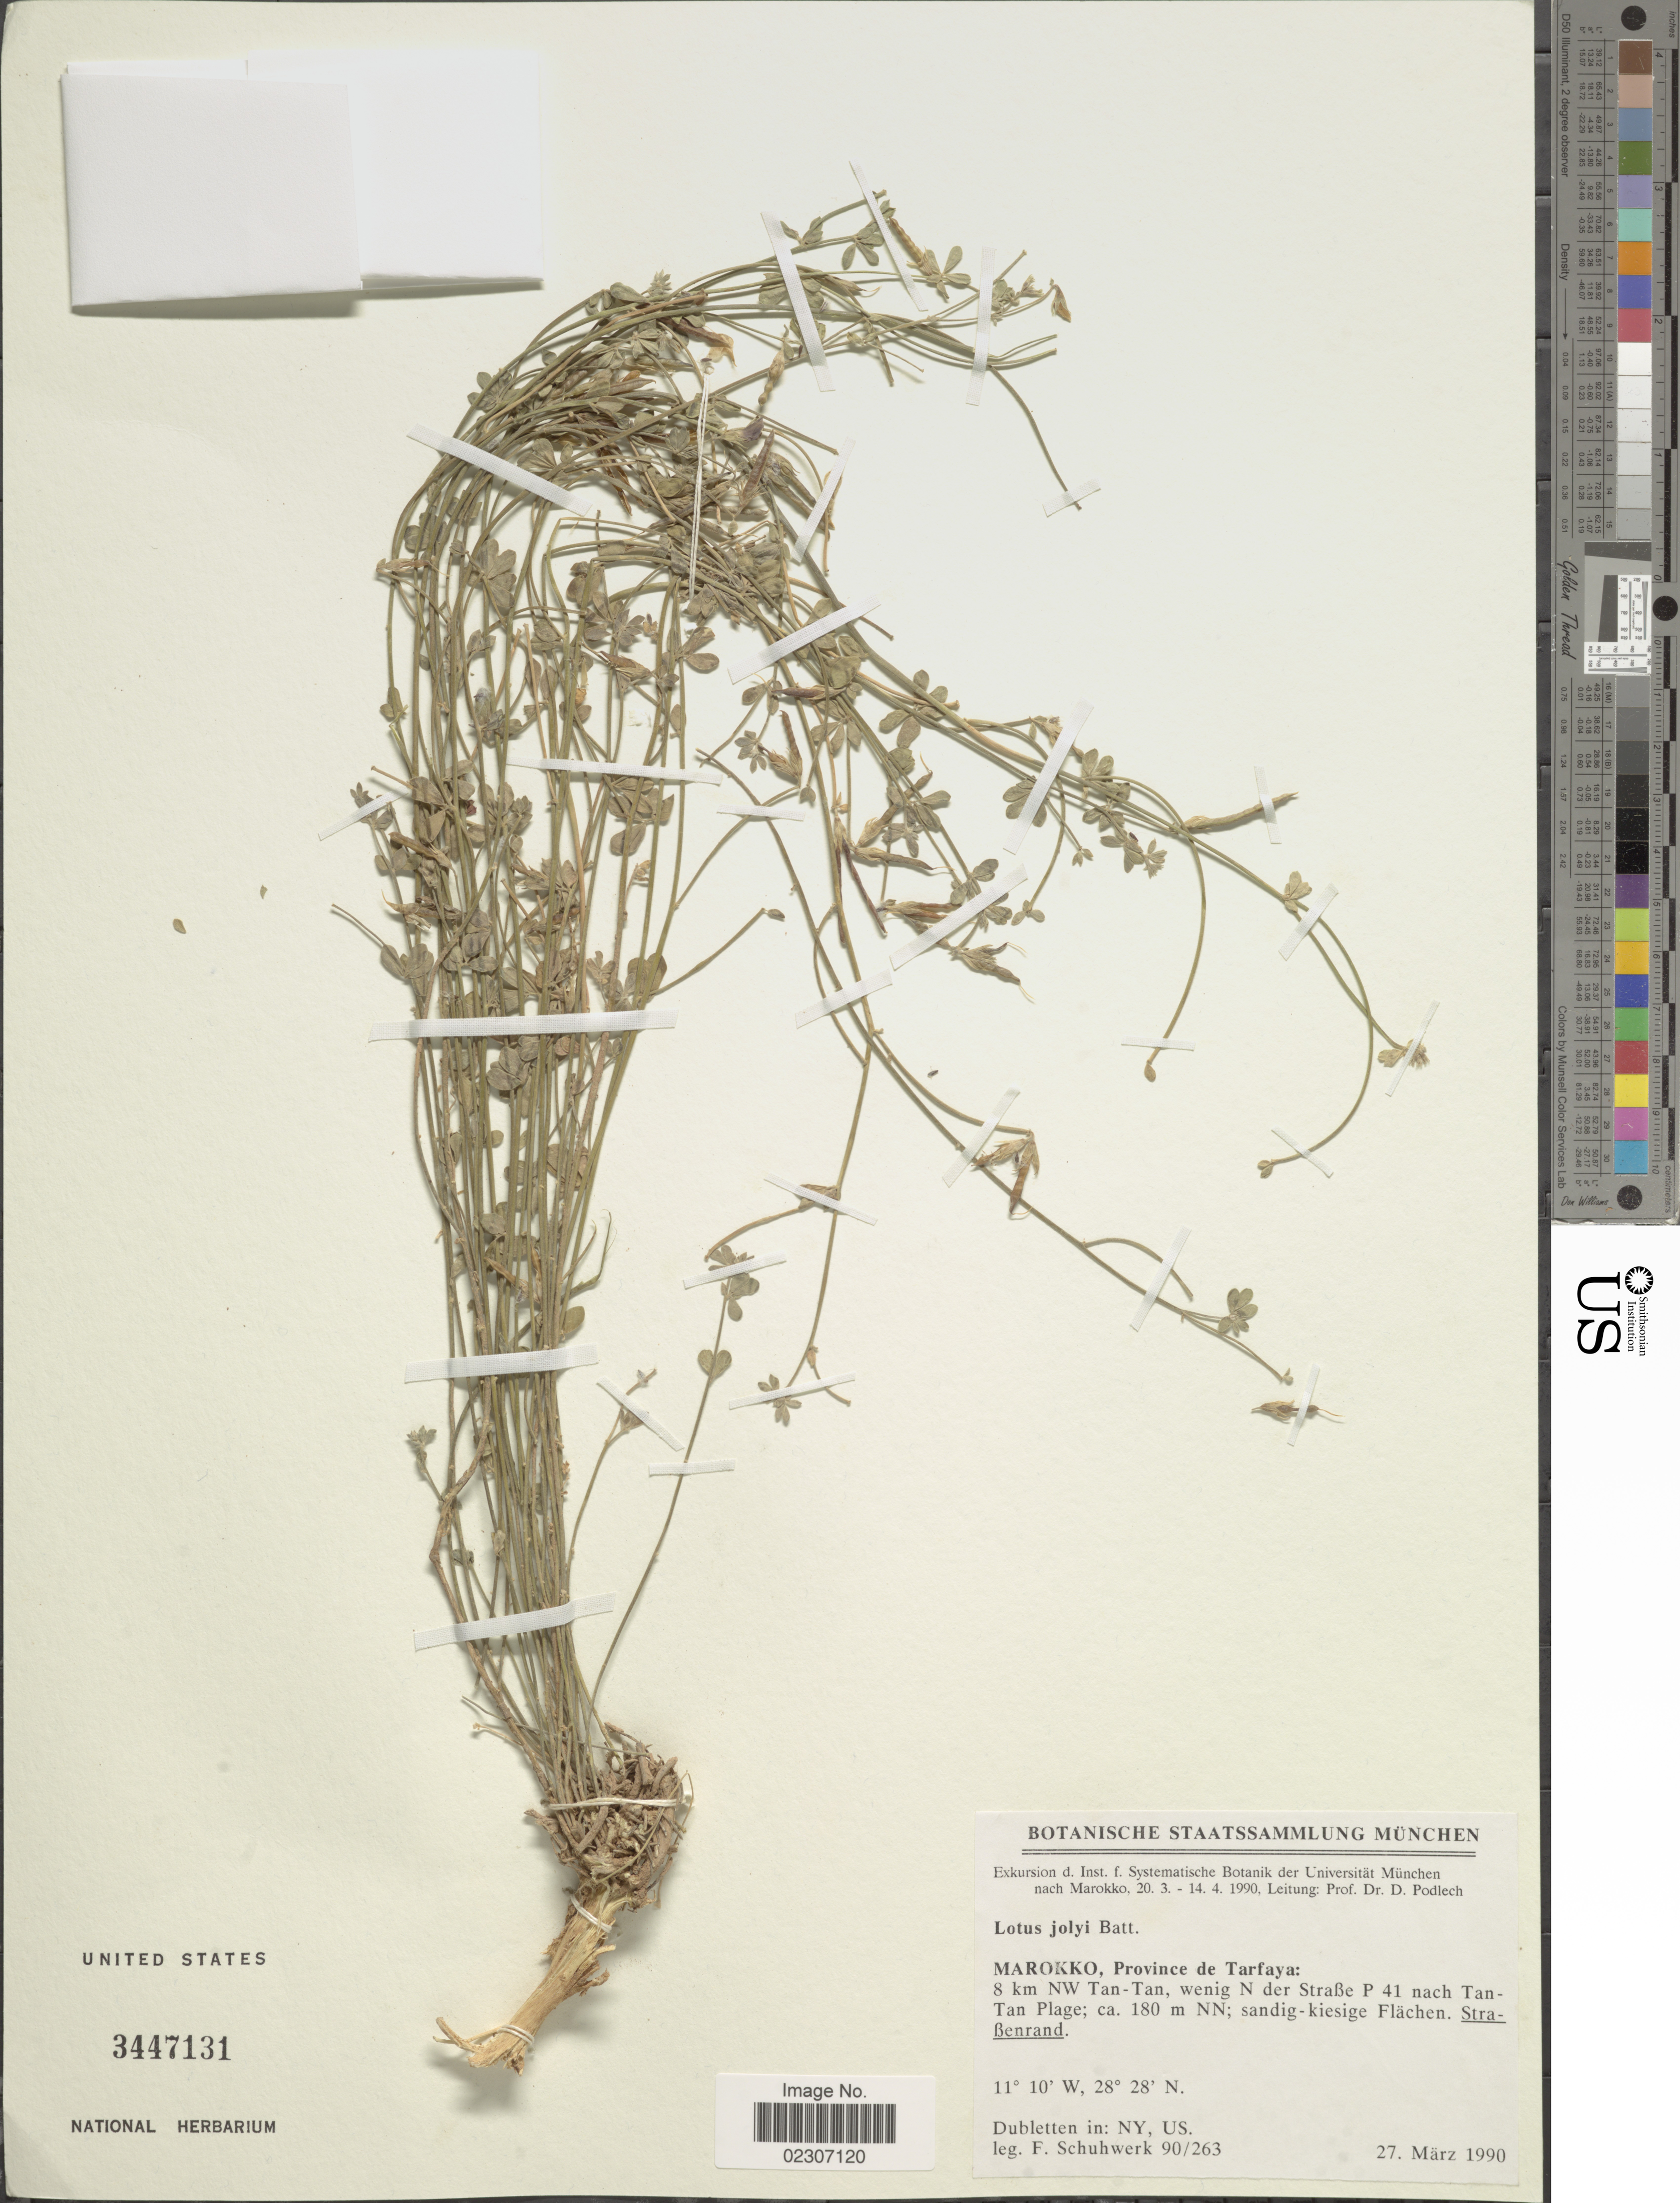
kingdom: Plantae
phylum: Tracheophyta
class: Magnoliopsida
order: Fabales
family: Fabaceae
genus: Lotus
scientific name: Lotus jolyi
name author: Batt.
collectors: Schuhwerk, F.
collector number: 90/263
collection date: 1990-03-27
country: Morocco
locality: Marokko, Province de Tarafaya, 8 km NW Tan-Tan, wenig N der Strabe P 41 nach Tan Tan Plage. ca.180 m NN.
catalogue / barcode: US 3447131